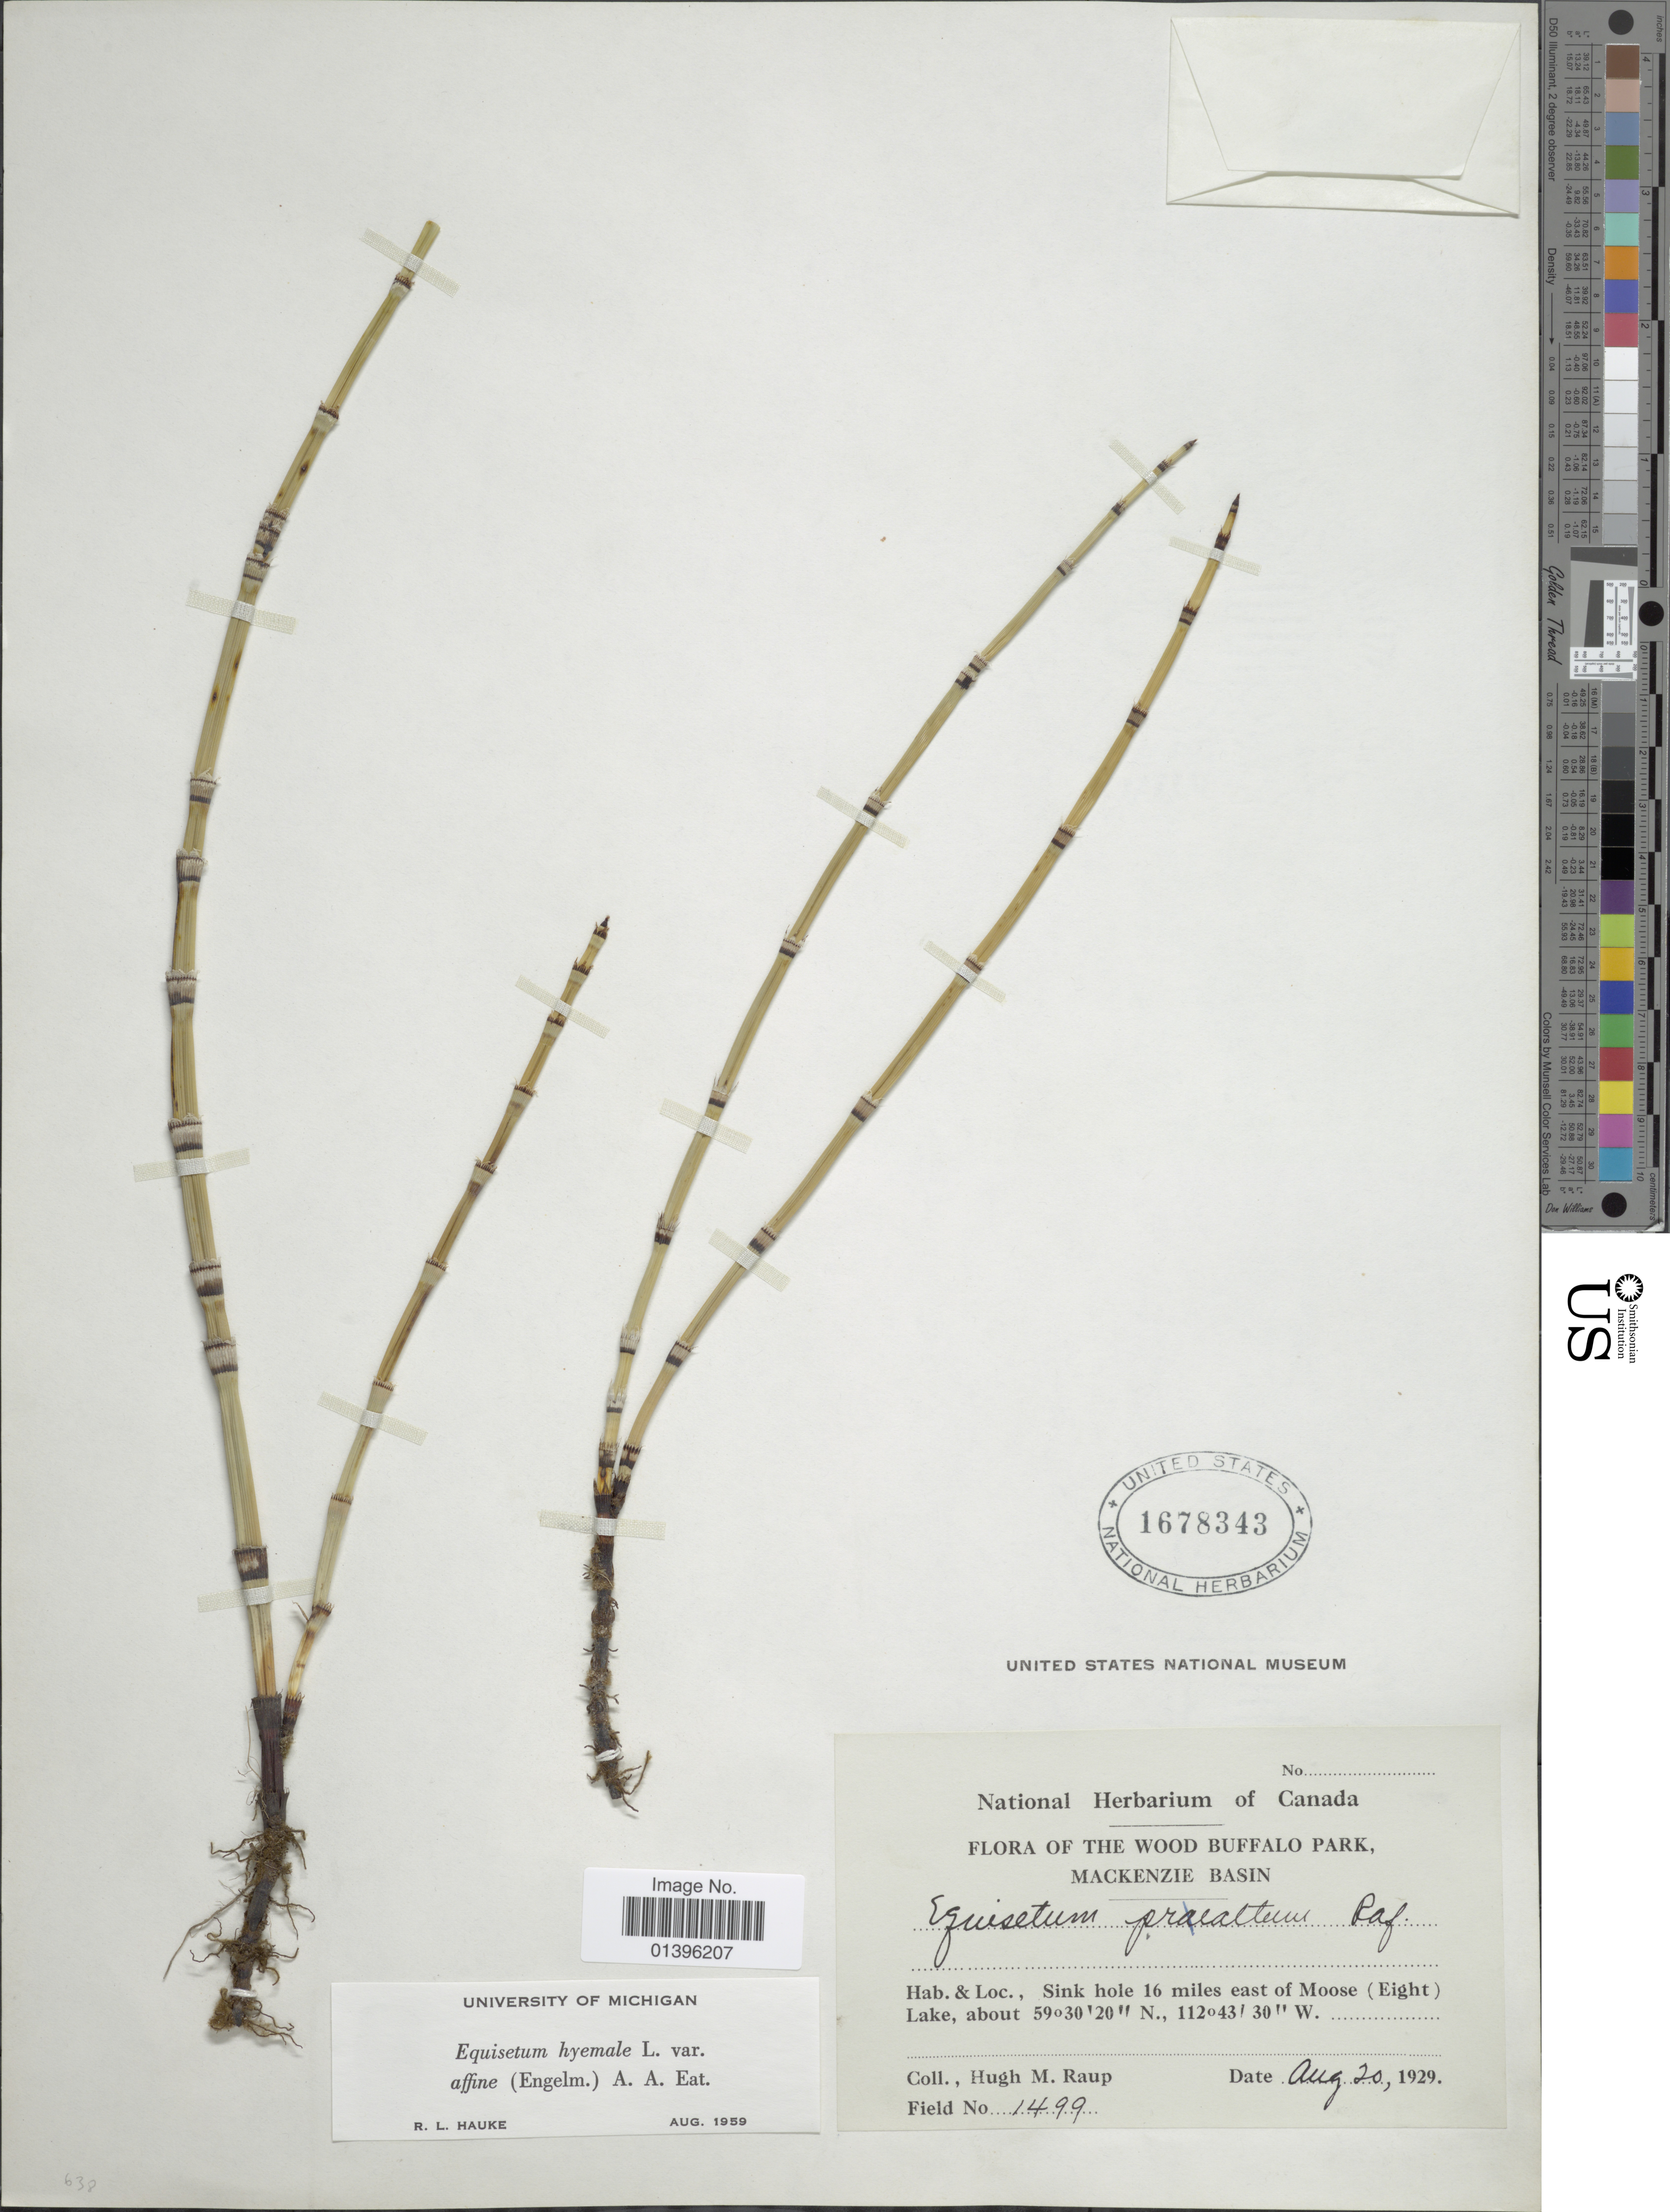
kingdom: Plantae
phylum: Tracheophyta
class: Polypodiopsida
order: Equisetales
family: Equisetaceae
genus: Equisetum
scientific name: Equisetum hyemale var. affine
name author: (Engelm.) A.A. Eaton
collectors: H. Raup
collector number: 1499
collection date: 1929-08-20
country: Canada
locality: The Wood Buffalo Park, Mackenzie Basin. Sink hole 16 miles east of Moose (Eight) Lake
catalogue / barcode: US 1678343